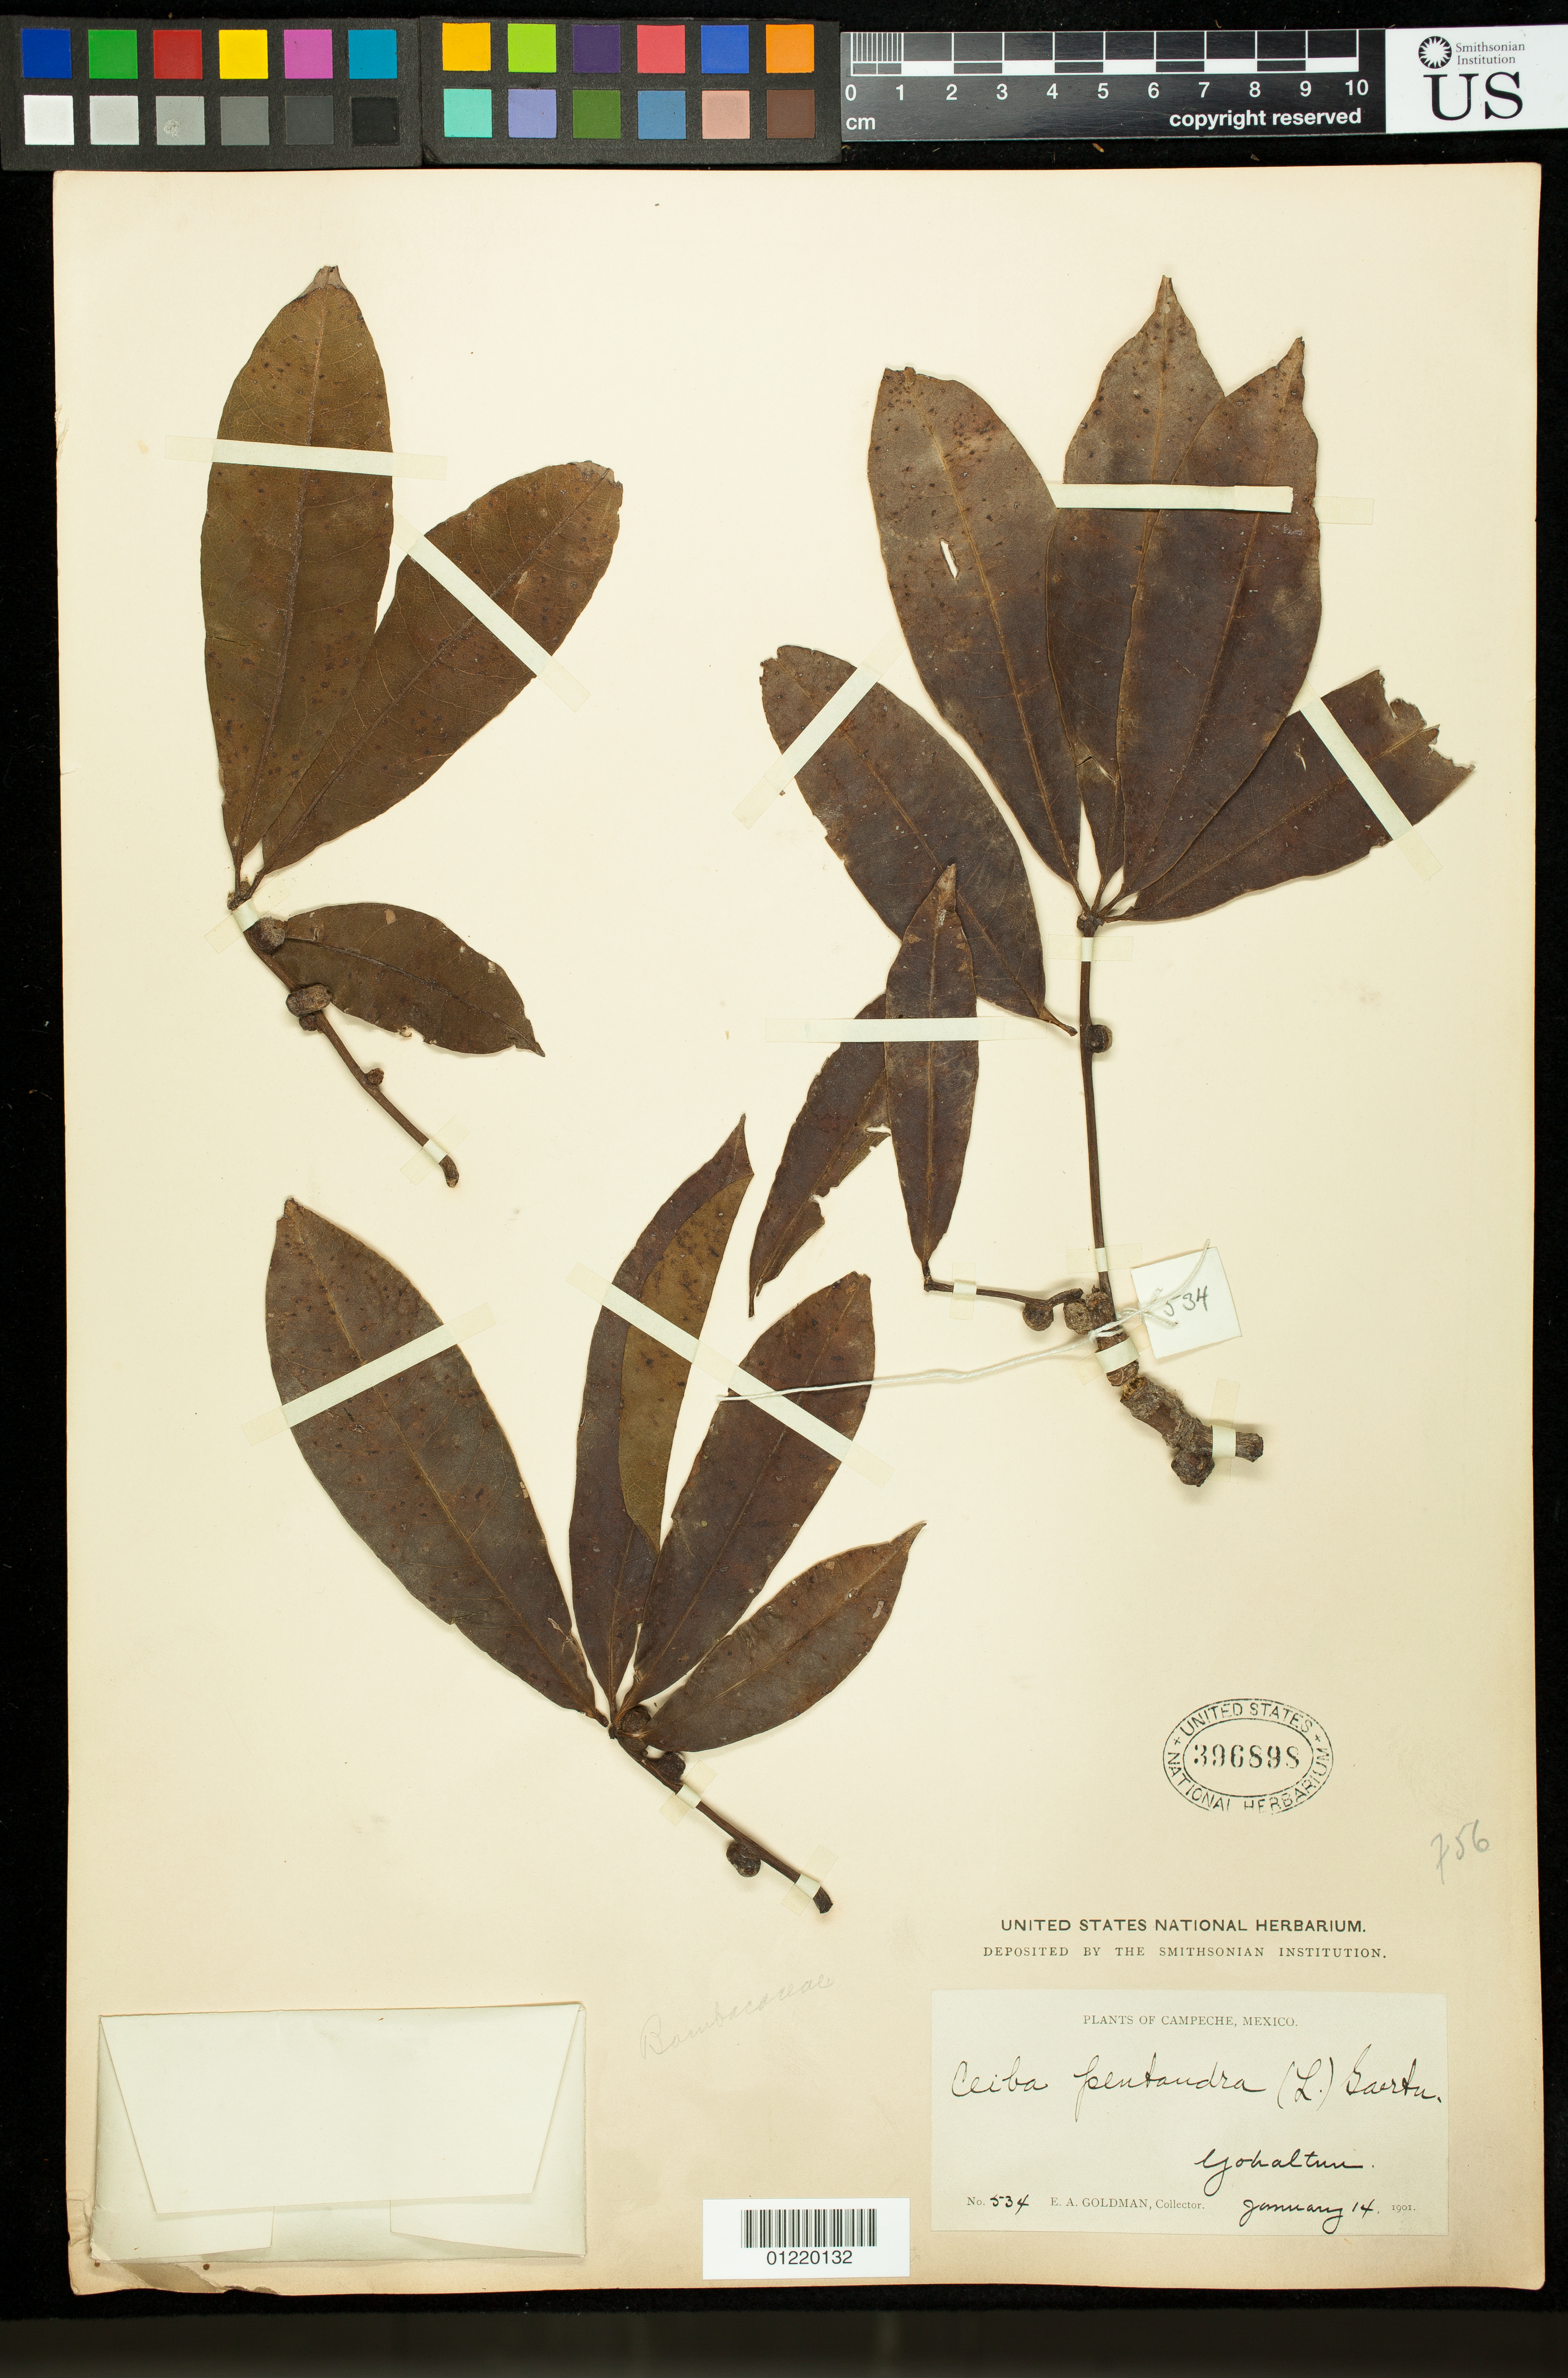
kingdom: Plantae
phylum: Tracheophyta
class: Magnoliopsida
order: Malvales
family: Malvaceae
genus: Ceiba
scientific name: Ceiba parvifolia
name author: Rose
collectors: E. A. Goldman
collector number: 534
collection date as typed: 1/14/1901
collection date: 1901-01-14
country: Mexico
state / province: Campeche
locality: Yohaltún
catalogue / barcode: US 396898